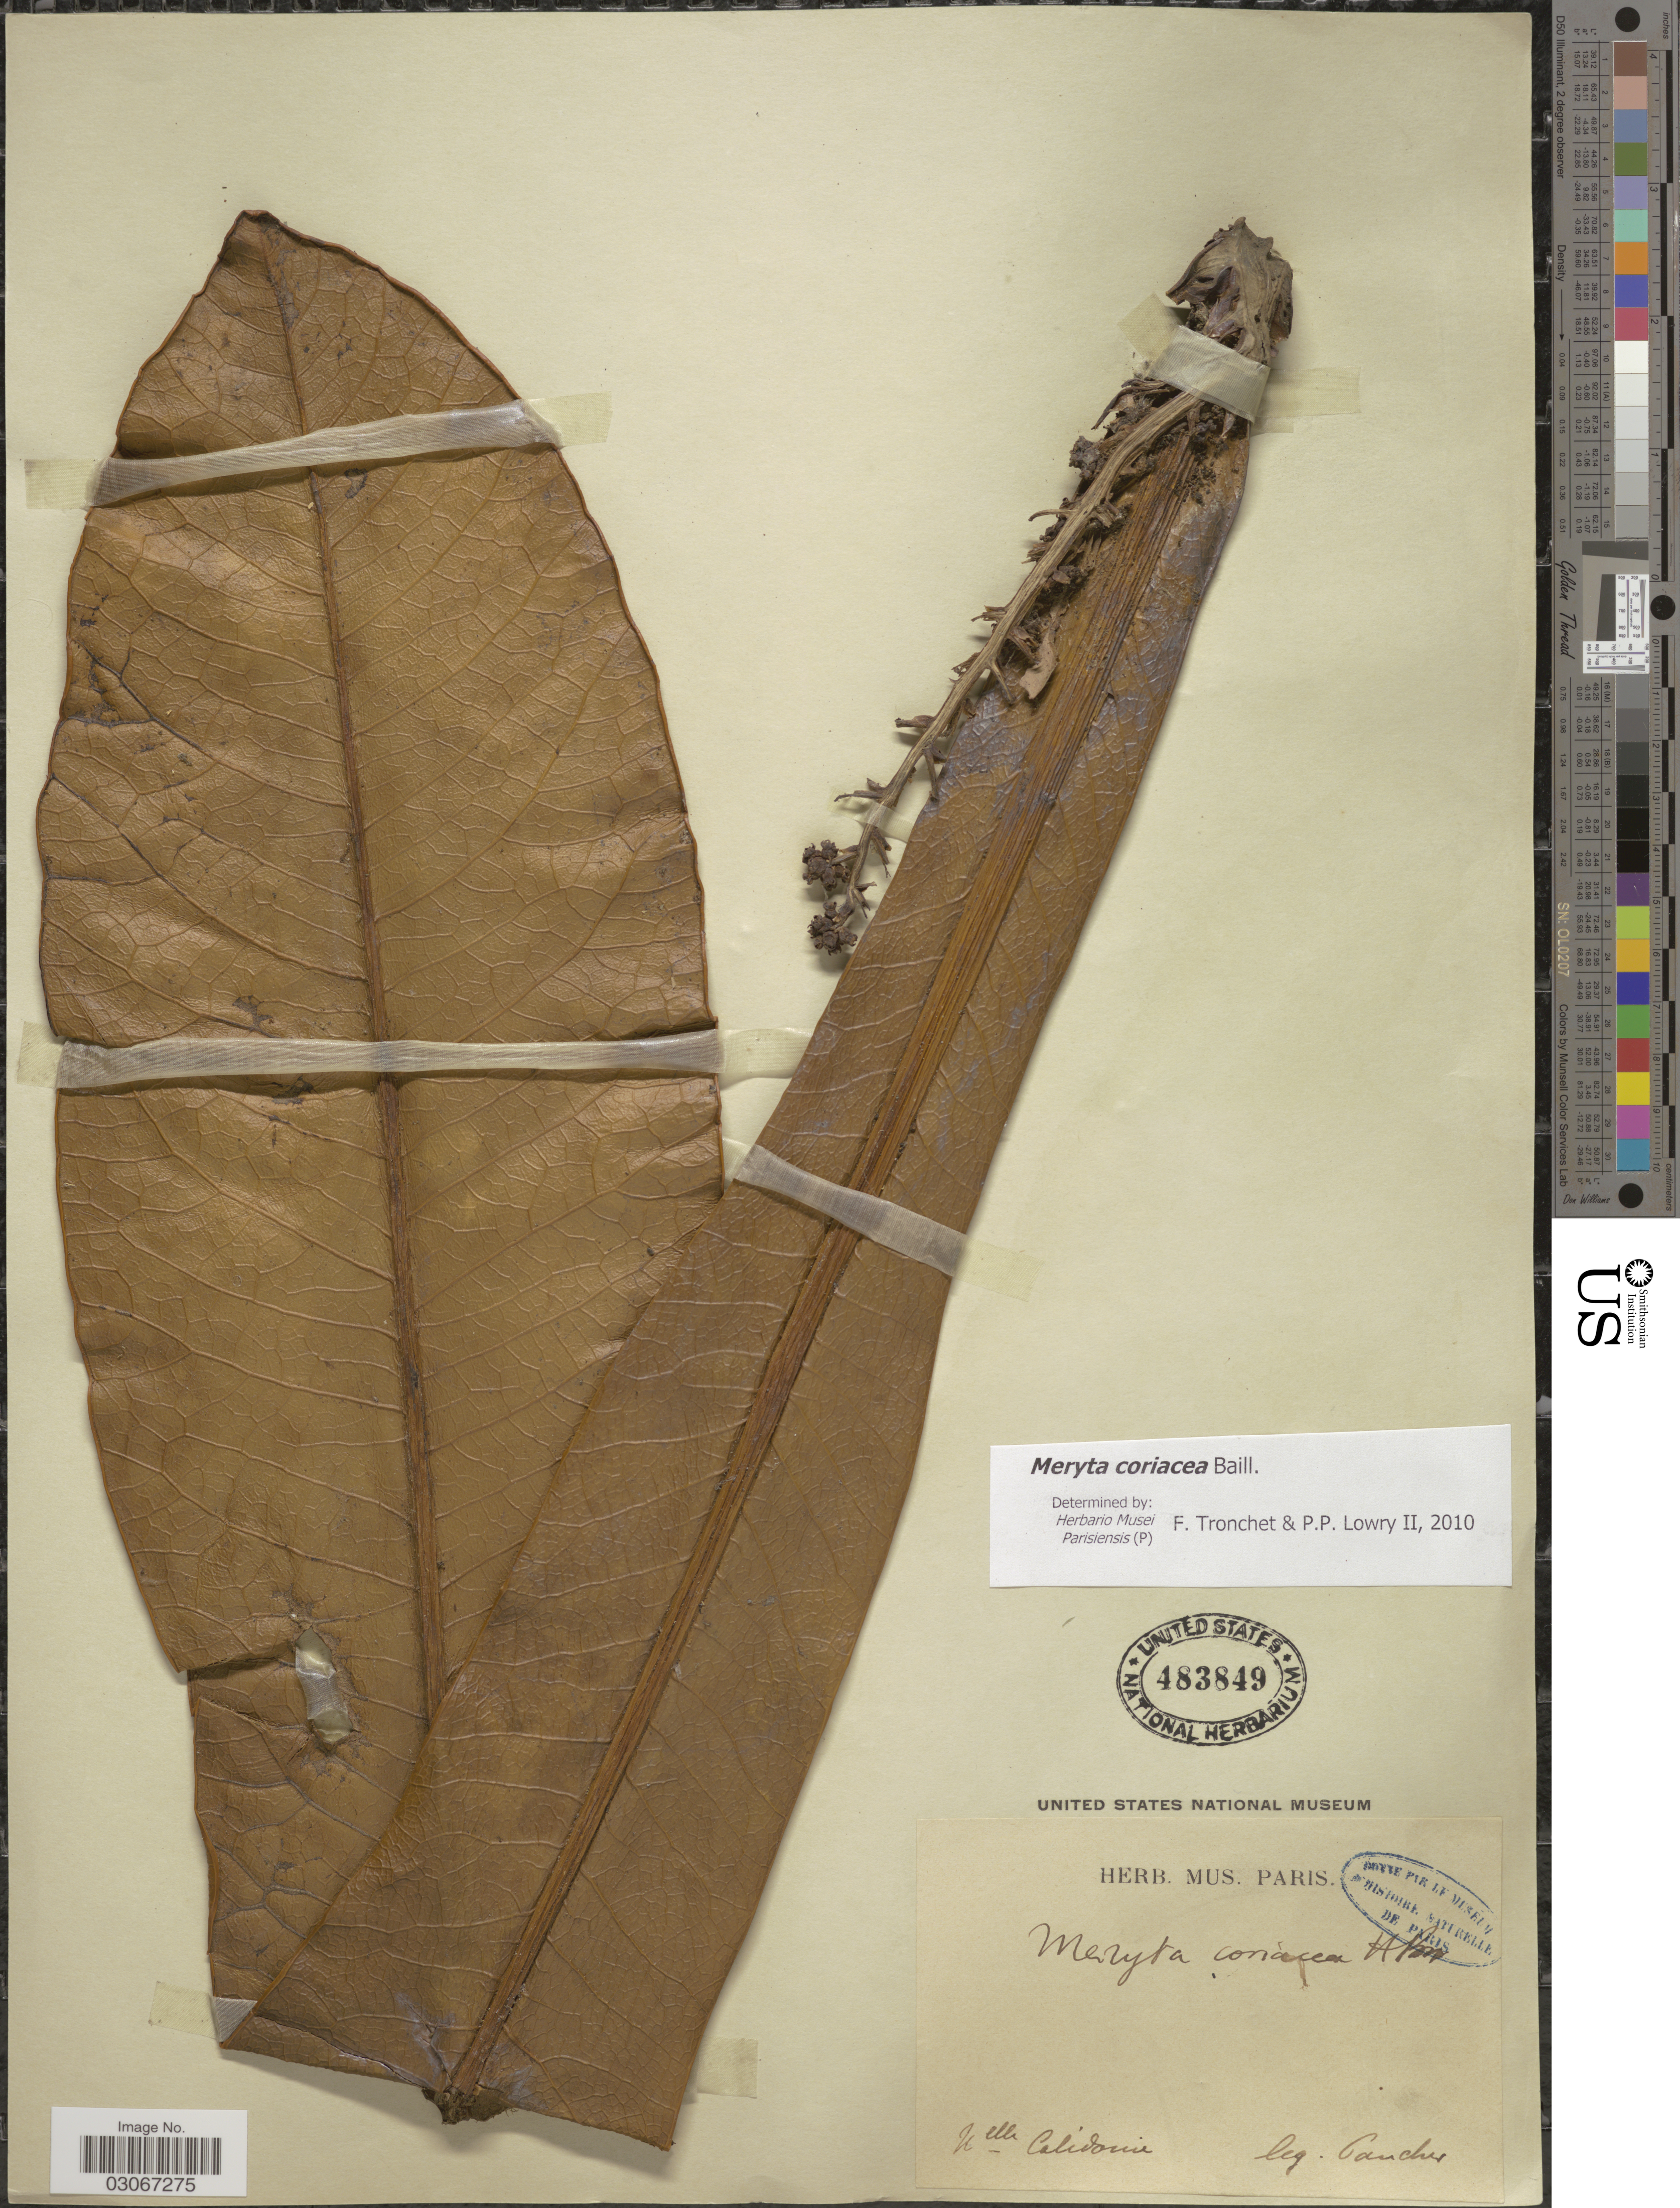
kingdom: Plantae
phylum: Tracheophyta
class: Magnoliopsida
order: Apiales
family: Araliaceae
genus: Meryta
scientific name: Meryta coriacea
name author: Baill.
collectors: M. Pancher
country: New Caledonia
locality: Nelle Calidonie.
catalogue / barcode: US 483849